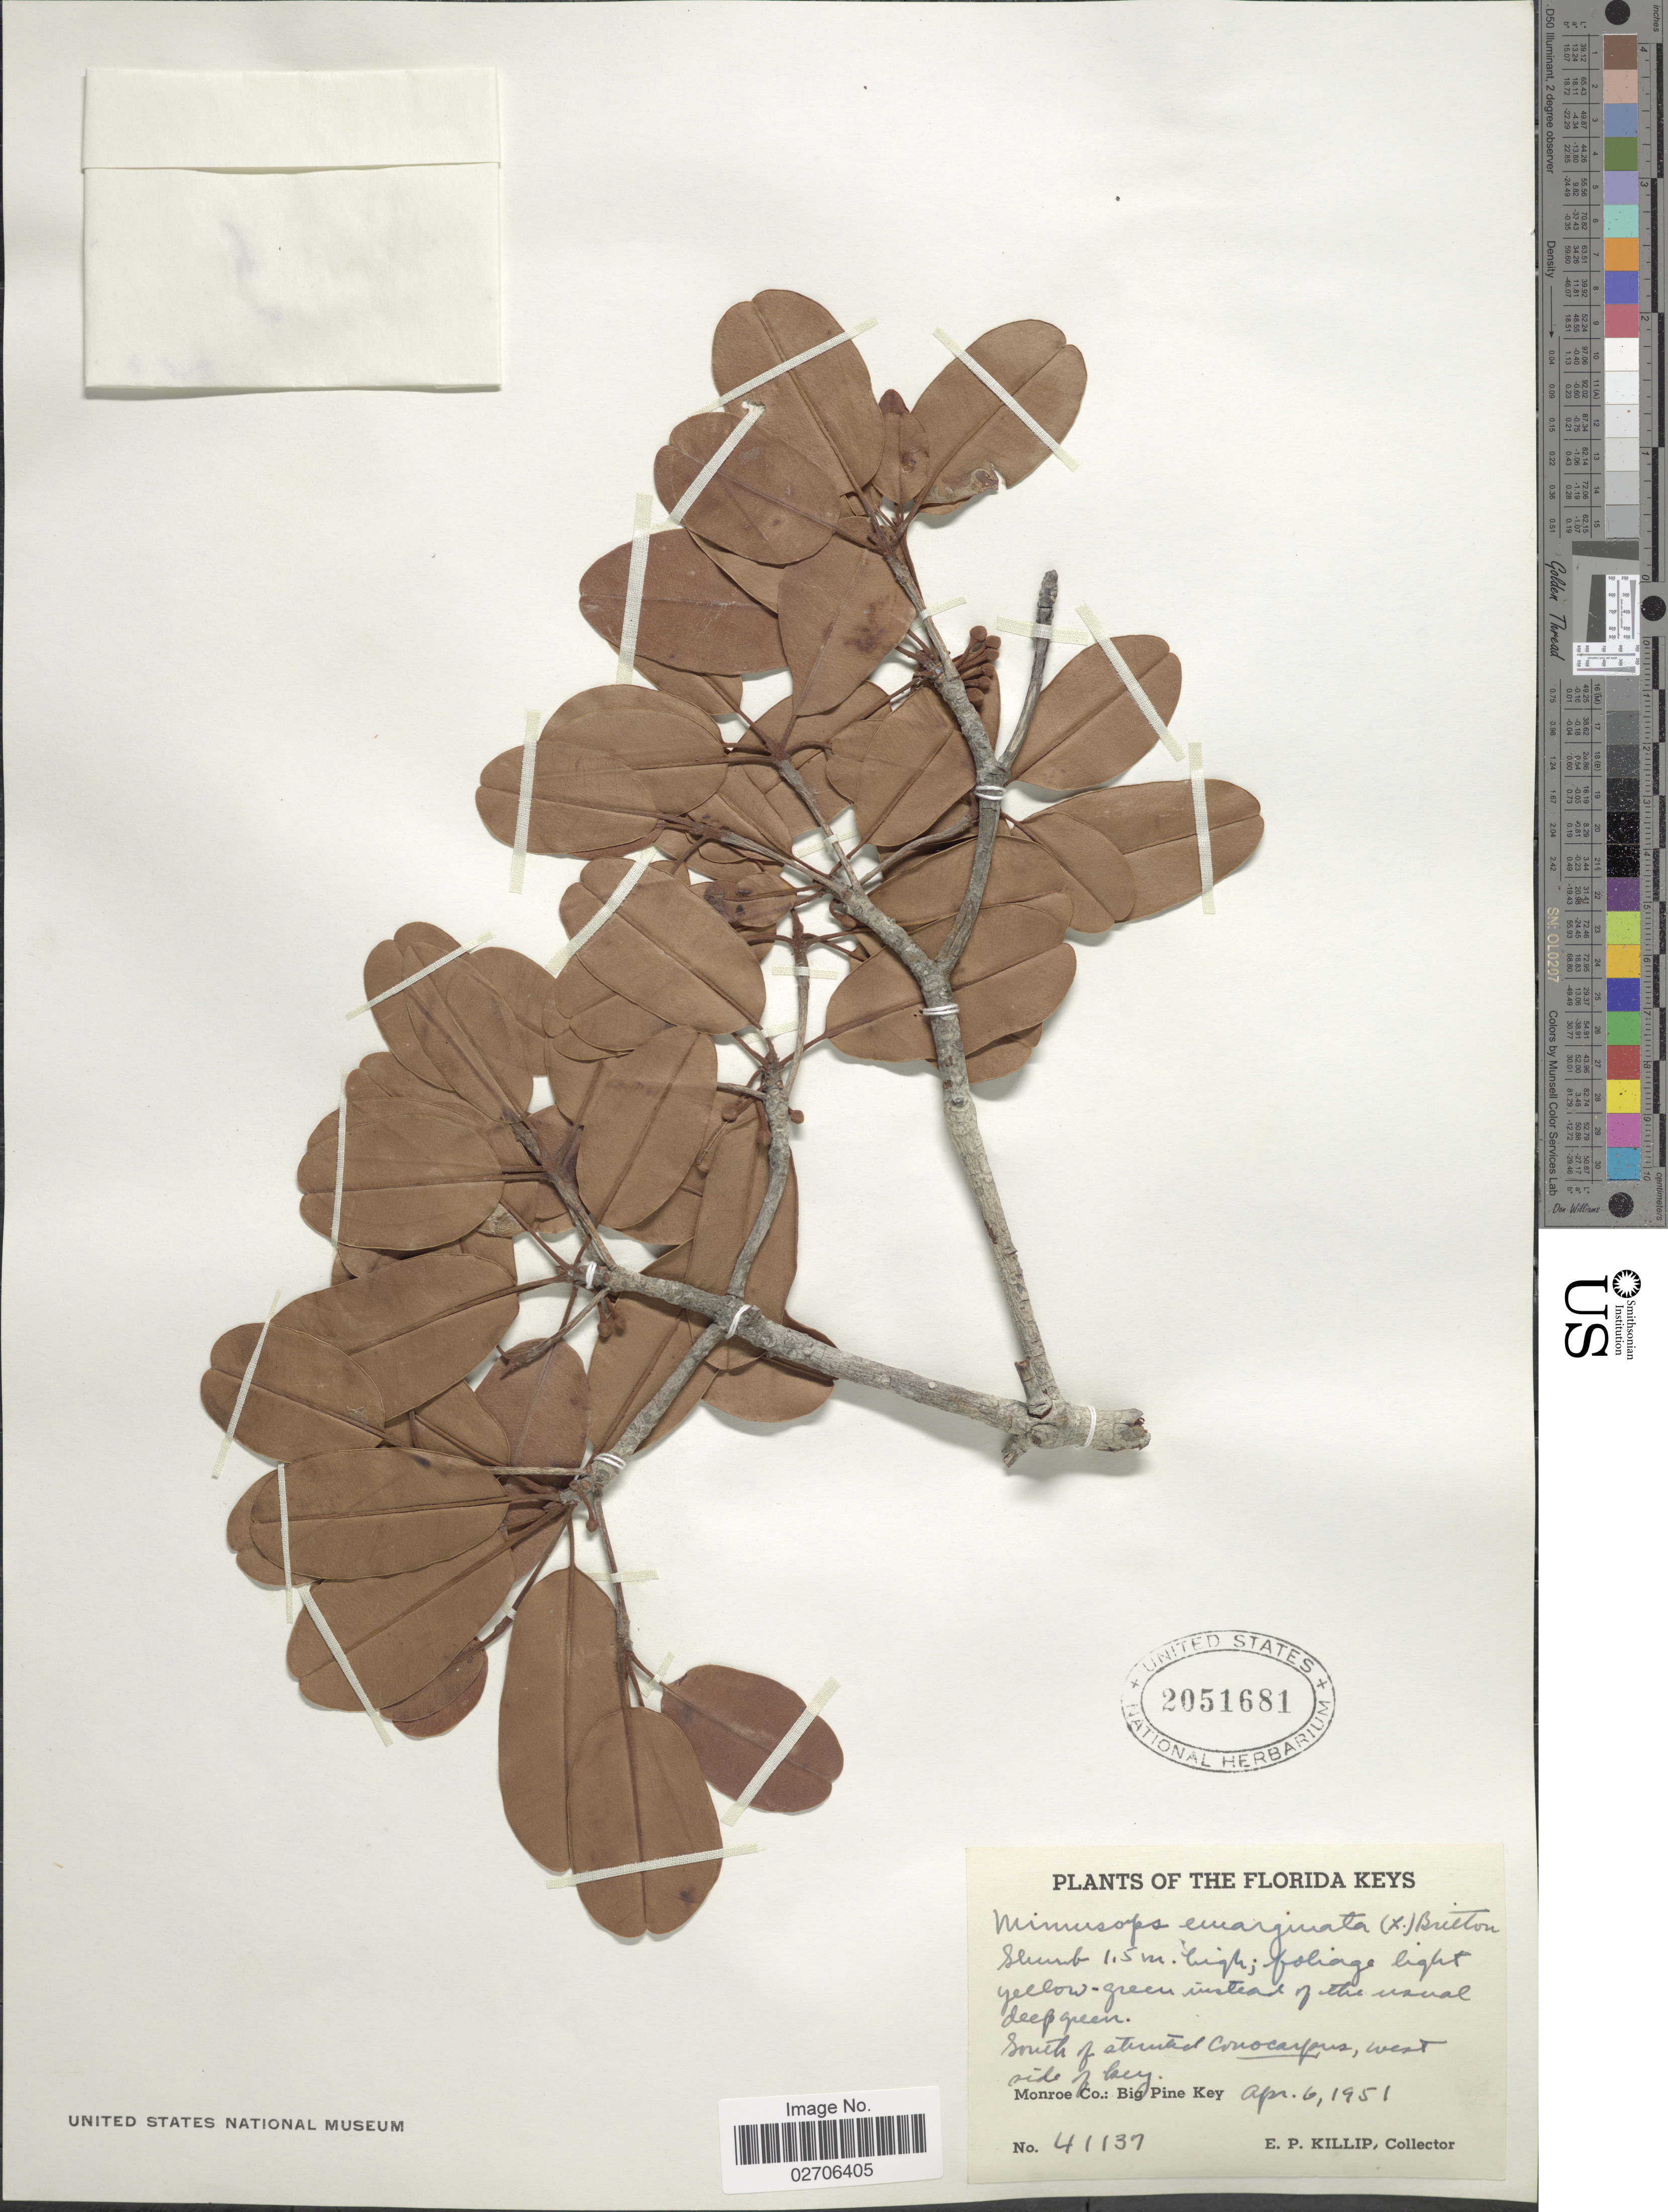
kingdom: Plantae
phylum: Tracheophyta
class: Magnoliopsida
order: Ericales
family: Sapotaceae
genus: Manilkara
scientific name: Manilkara emarginata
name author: (L.) Britton & P. Wilson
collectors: E. P. Killip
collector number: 41137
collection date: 1951-04-06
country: United States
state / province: Florida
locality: The Florida Keys, South of stunard Conocayona, west side of lacy, Monroe Co.: Big Pine Key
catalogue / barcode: US 2051681